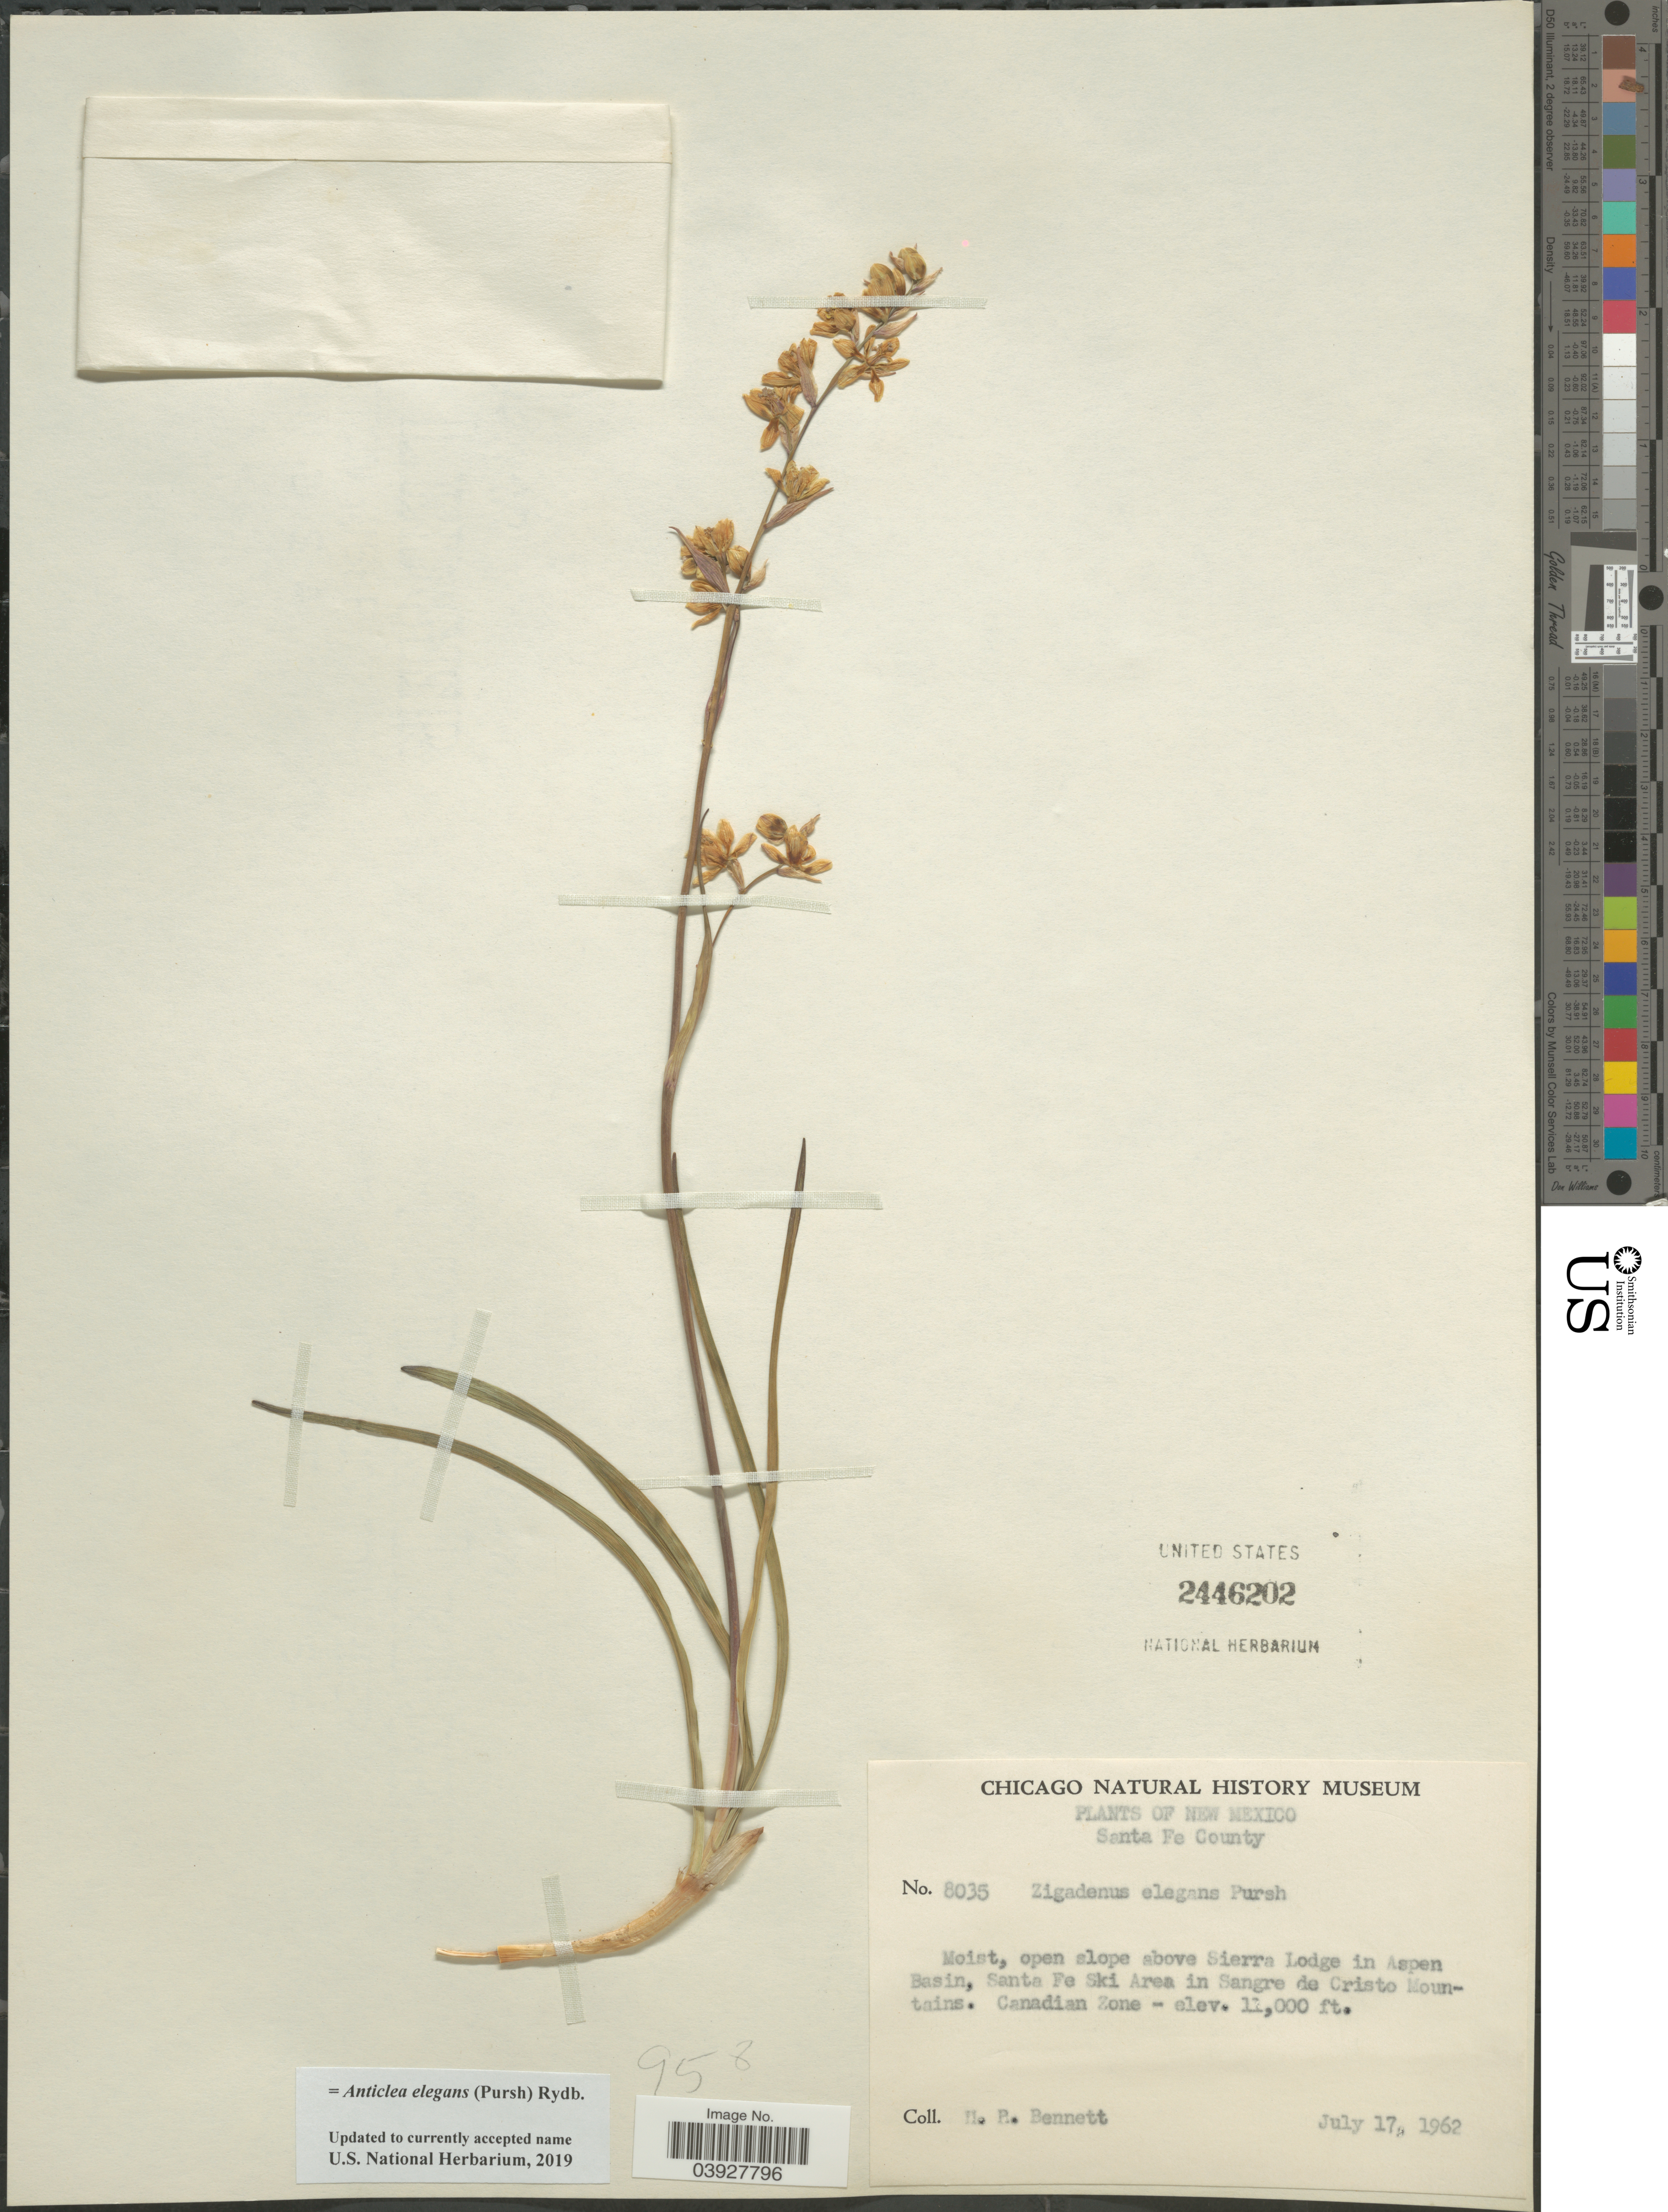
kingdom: Plantae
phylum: Tracheophyta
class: Liliopsida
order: Liliales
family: Melanthiaceae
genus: Anticlea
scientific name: Anticlea elegans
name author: (Pursh) Rydb.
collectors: Bennett, H. H.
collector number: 8035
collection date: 1962-07-17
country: United States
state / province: New Mexico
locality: Santa Fe County. Open slope above Sierra Lodge in Aspen Basin, Santa Fe Ski Area in Sangre de Cristo Mountains. Canadian Zone.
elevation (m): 3353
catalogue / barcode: US 2446202